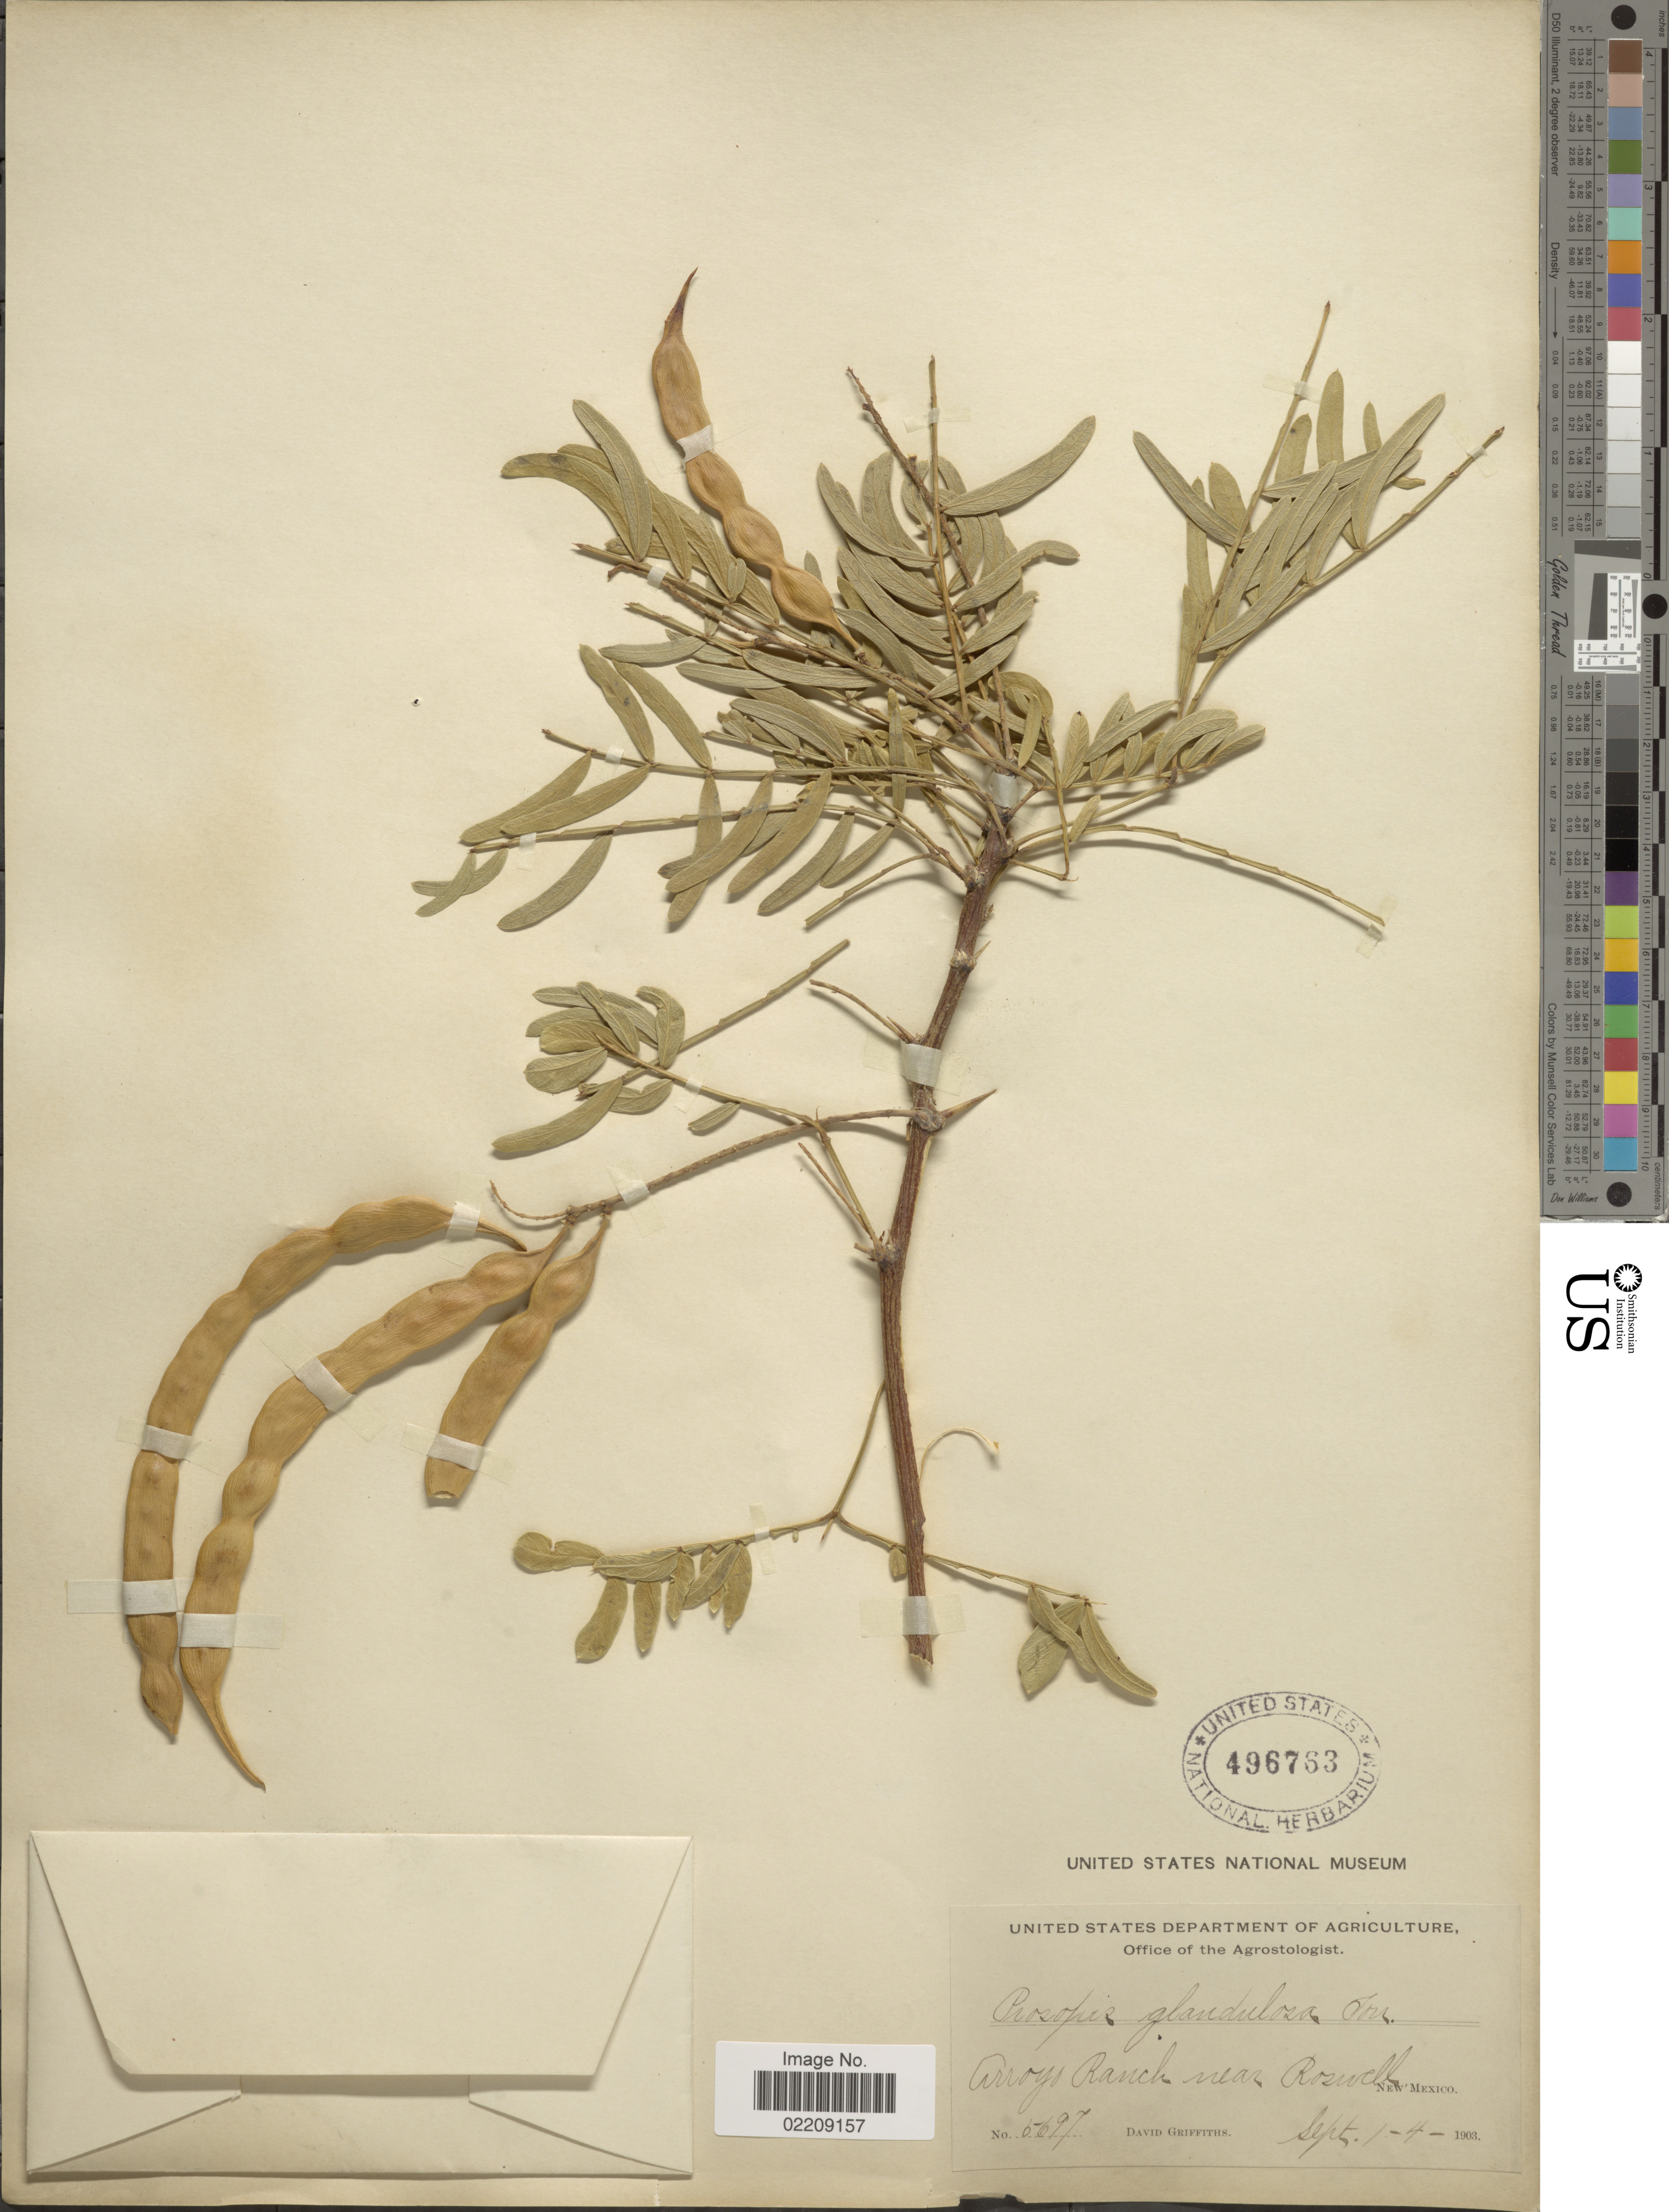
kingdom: Plantae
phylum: Tracheophyta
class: Magnoliopsida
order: Fabales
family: Fabaceae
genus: Neltuma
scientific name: Neltuma glandulosa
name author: (Torr.) Britton & Rose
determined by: Strong, Mark T., (BOT), Smithsonian Institution - National Museum of Natural History (UNITED STATES)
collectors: D. Griffiths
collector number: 5697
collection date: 1903-09-01/1903-09-04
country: United States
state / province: New Mexico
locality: Arroyo Ranch near Roswell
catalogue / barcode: US 496763